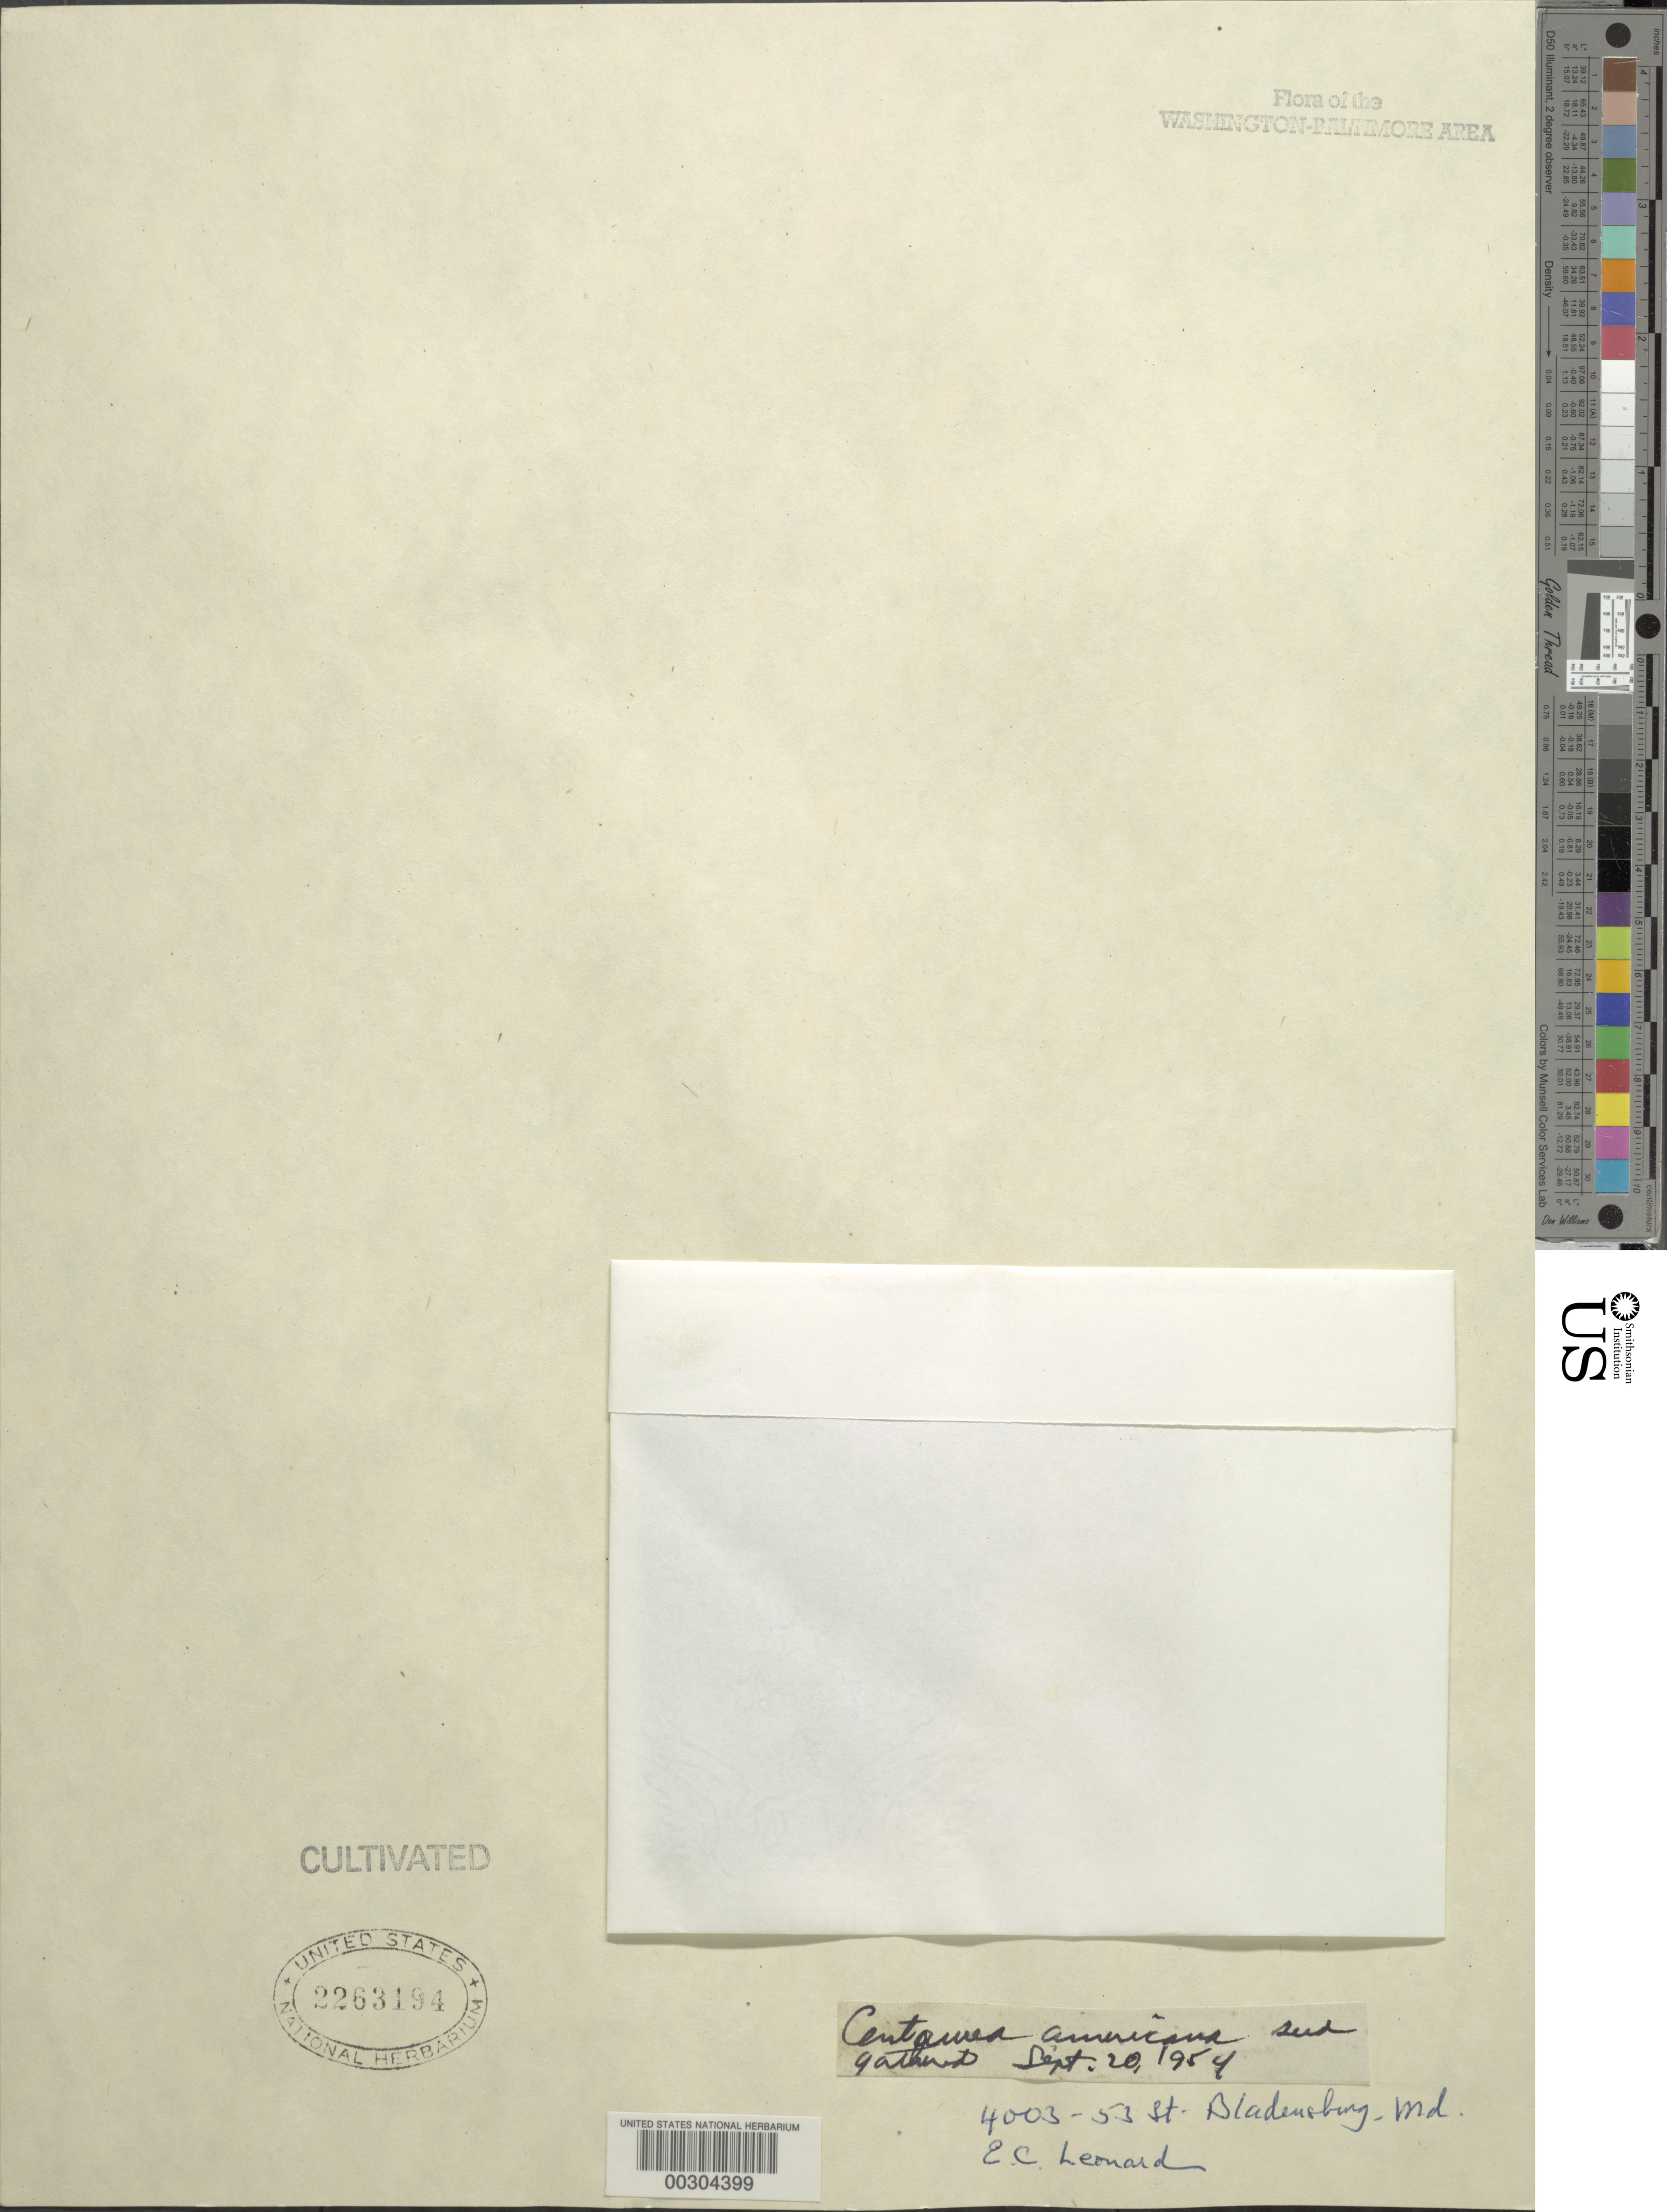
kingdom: Plantae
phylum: Tracheophyta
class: Magnoliopsida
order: Asterales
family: Asteraceae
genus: Centaurea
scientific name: Centaurea melitensis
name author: L.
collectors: E. C. Leonard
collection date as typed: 20 Sep 1954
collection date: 1954-09-20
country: United States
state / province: Maryland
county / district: Prince George's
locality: Bladensburg, 4003 53 St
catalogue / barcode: US 2263194